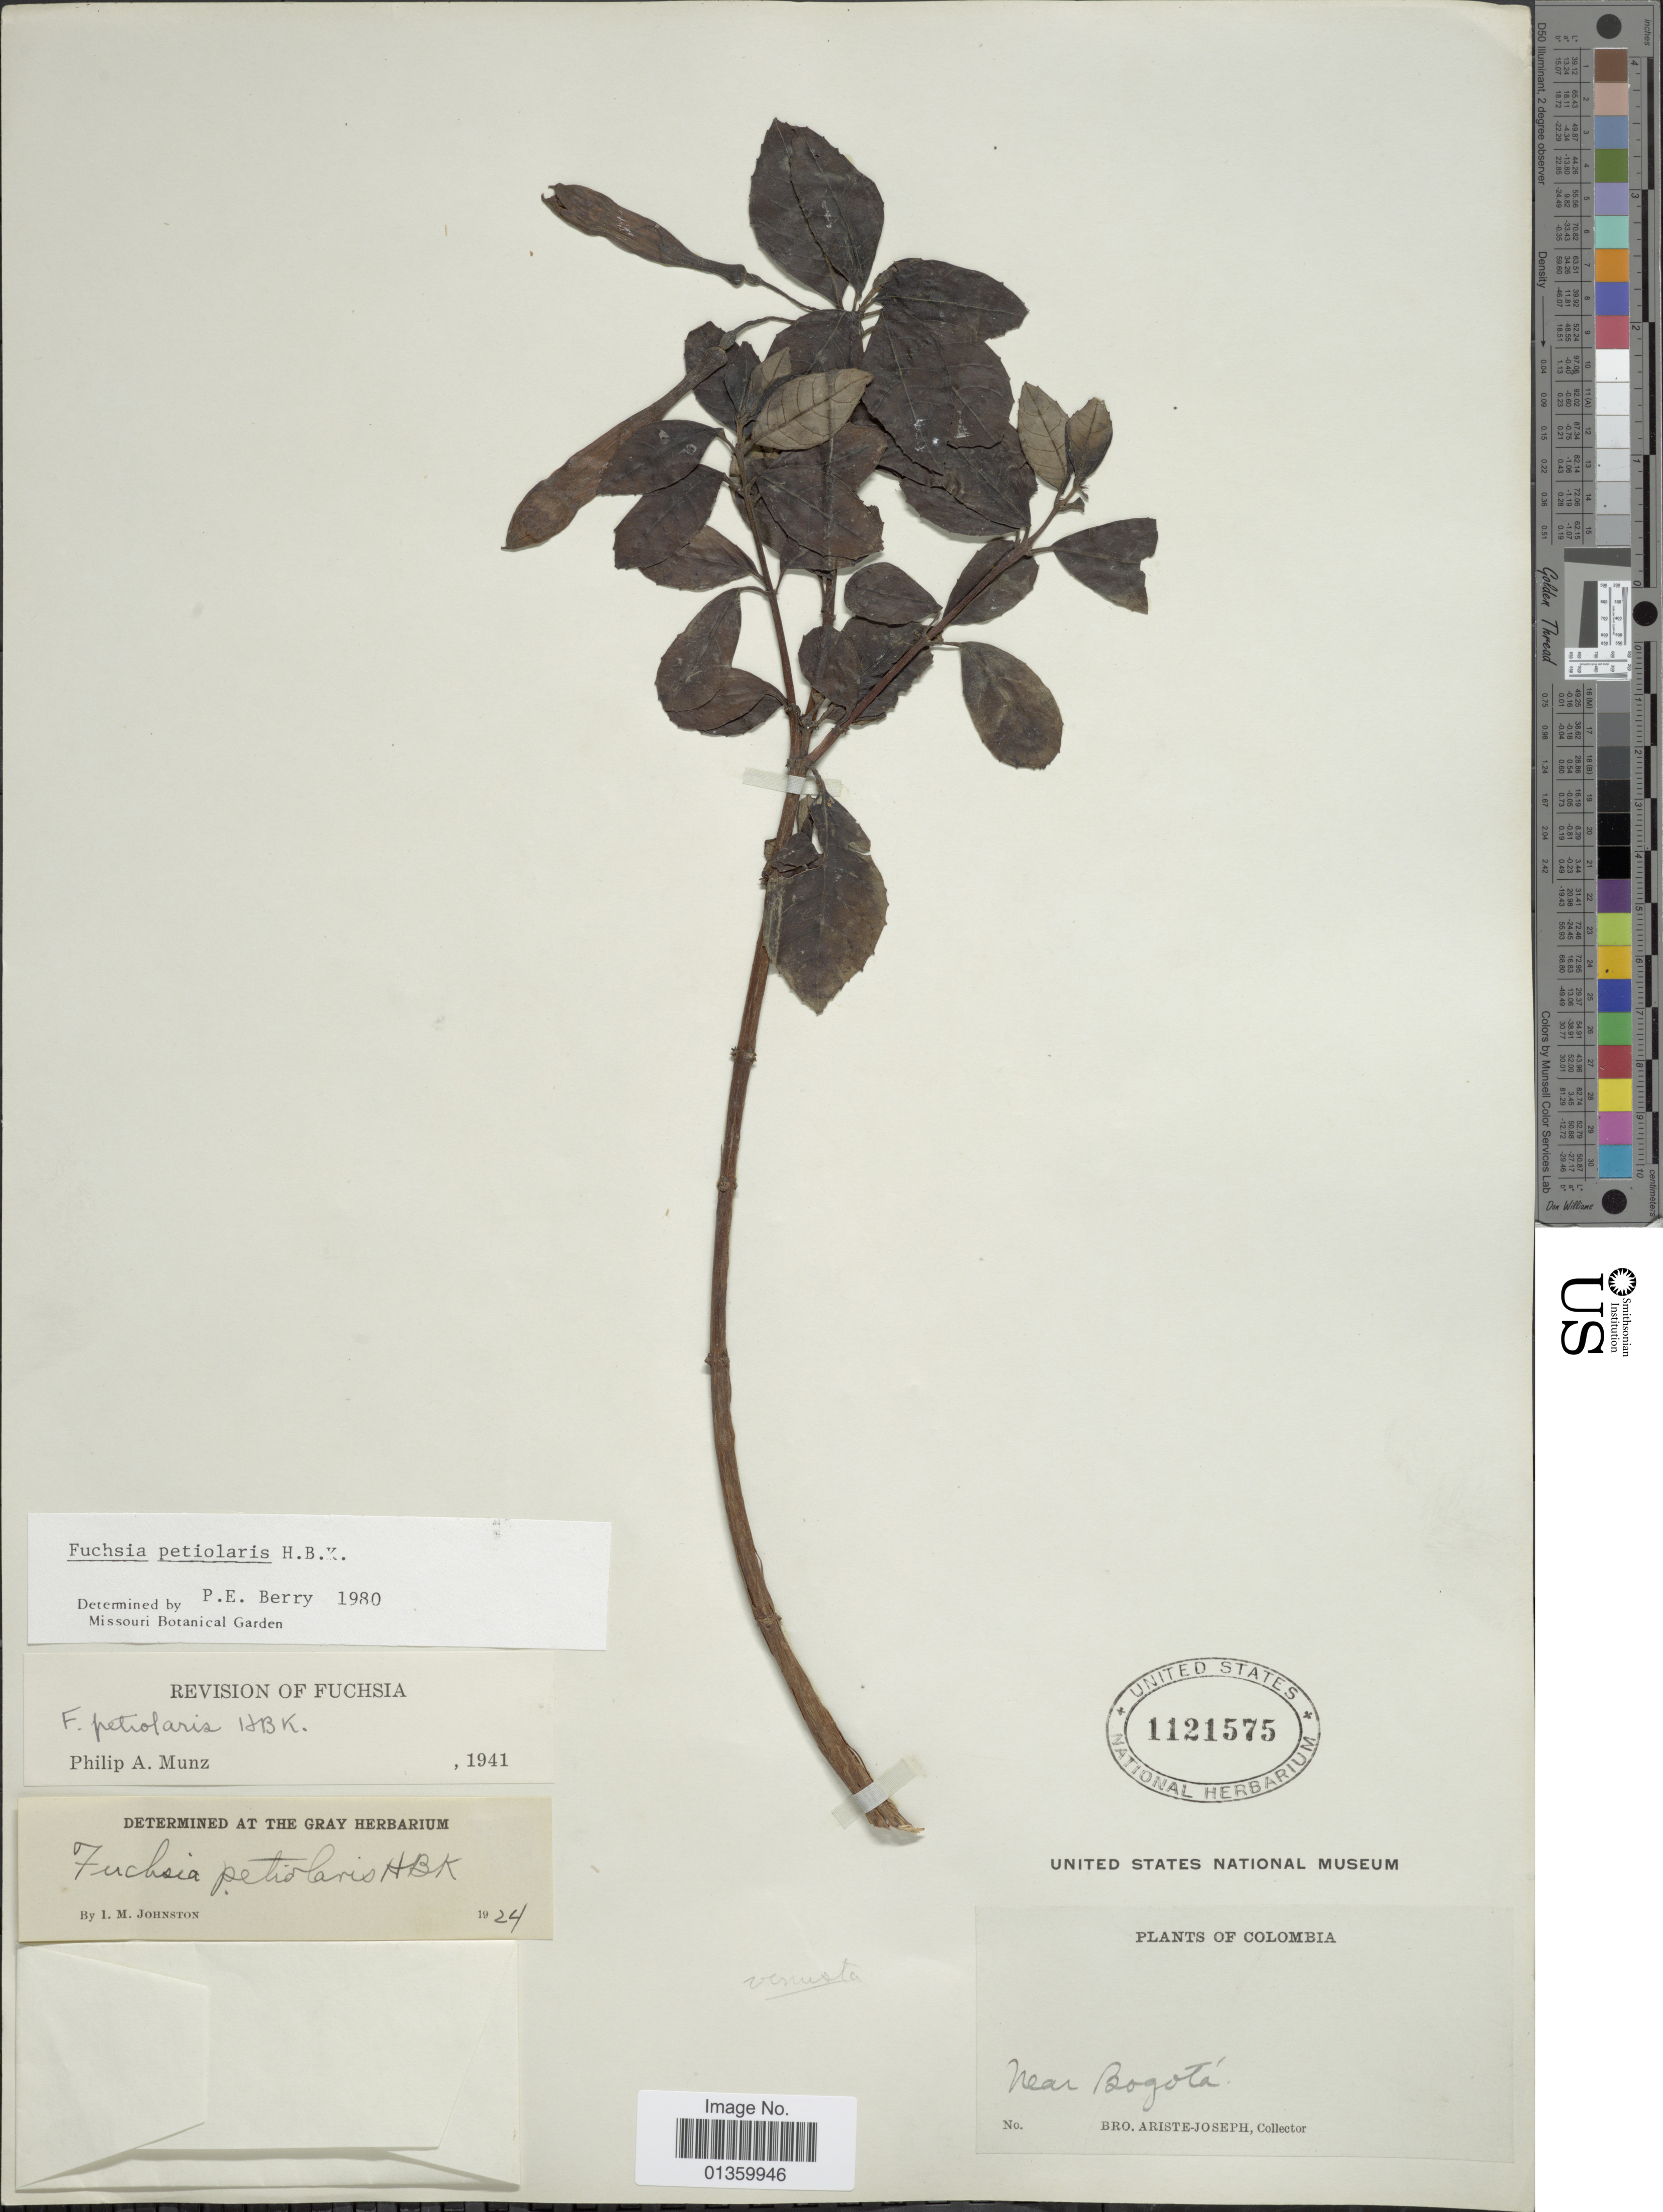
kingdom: Plantae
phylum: Tracheophyta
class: Magnoliopsida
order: Myrtales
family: Onagraceae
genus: Fuchsia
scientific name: Fuchsia petiolaris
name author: Kunth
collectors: Bro. Ariste-Joseph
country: Colombia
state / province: Bogota D.C.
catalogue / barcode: US 1121575